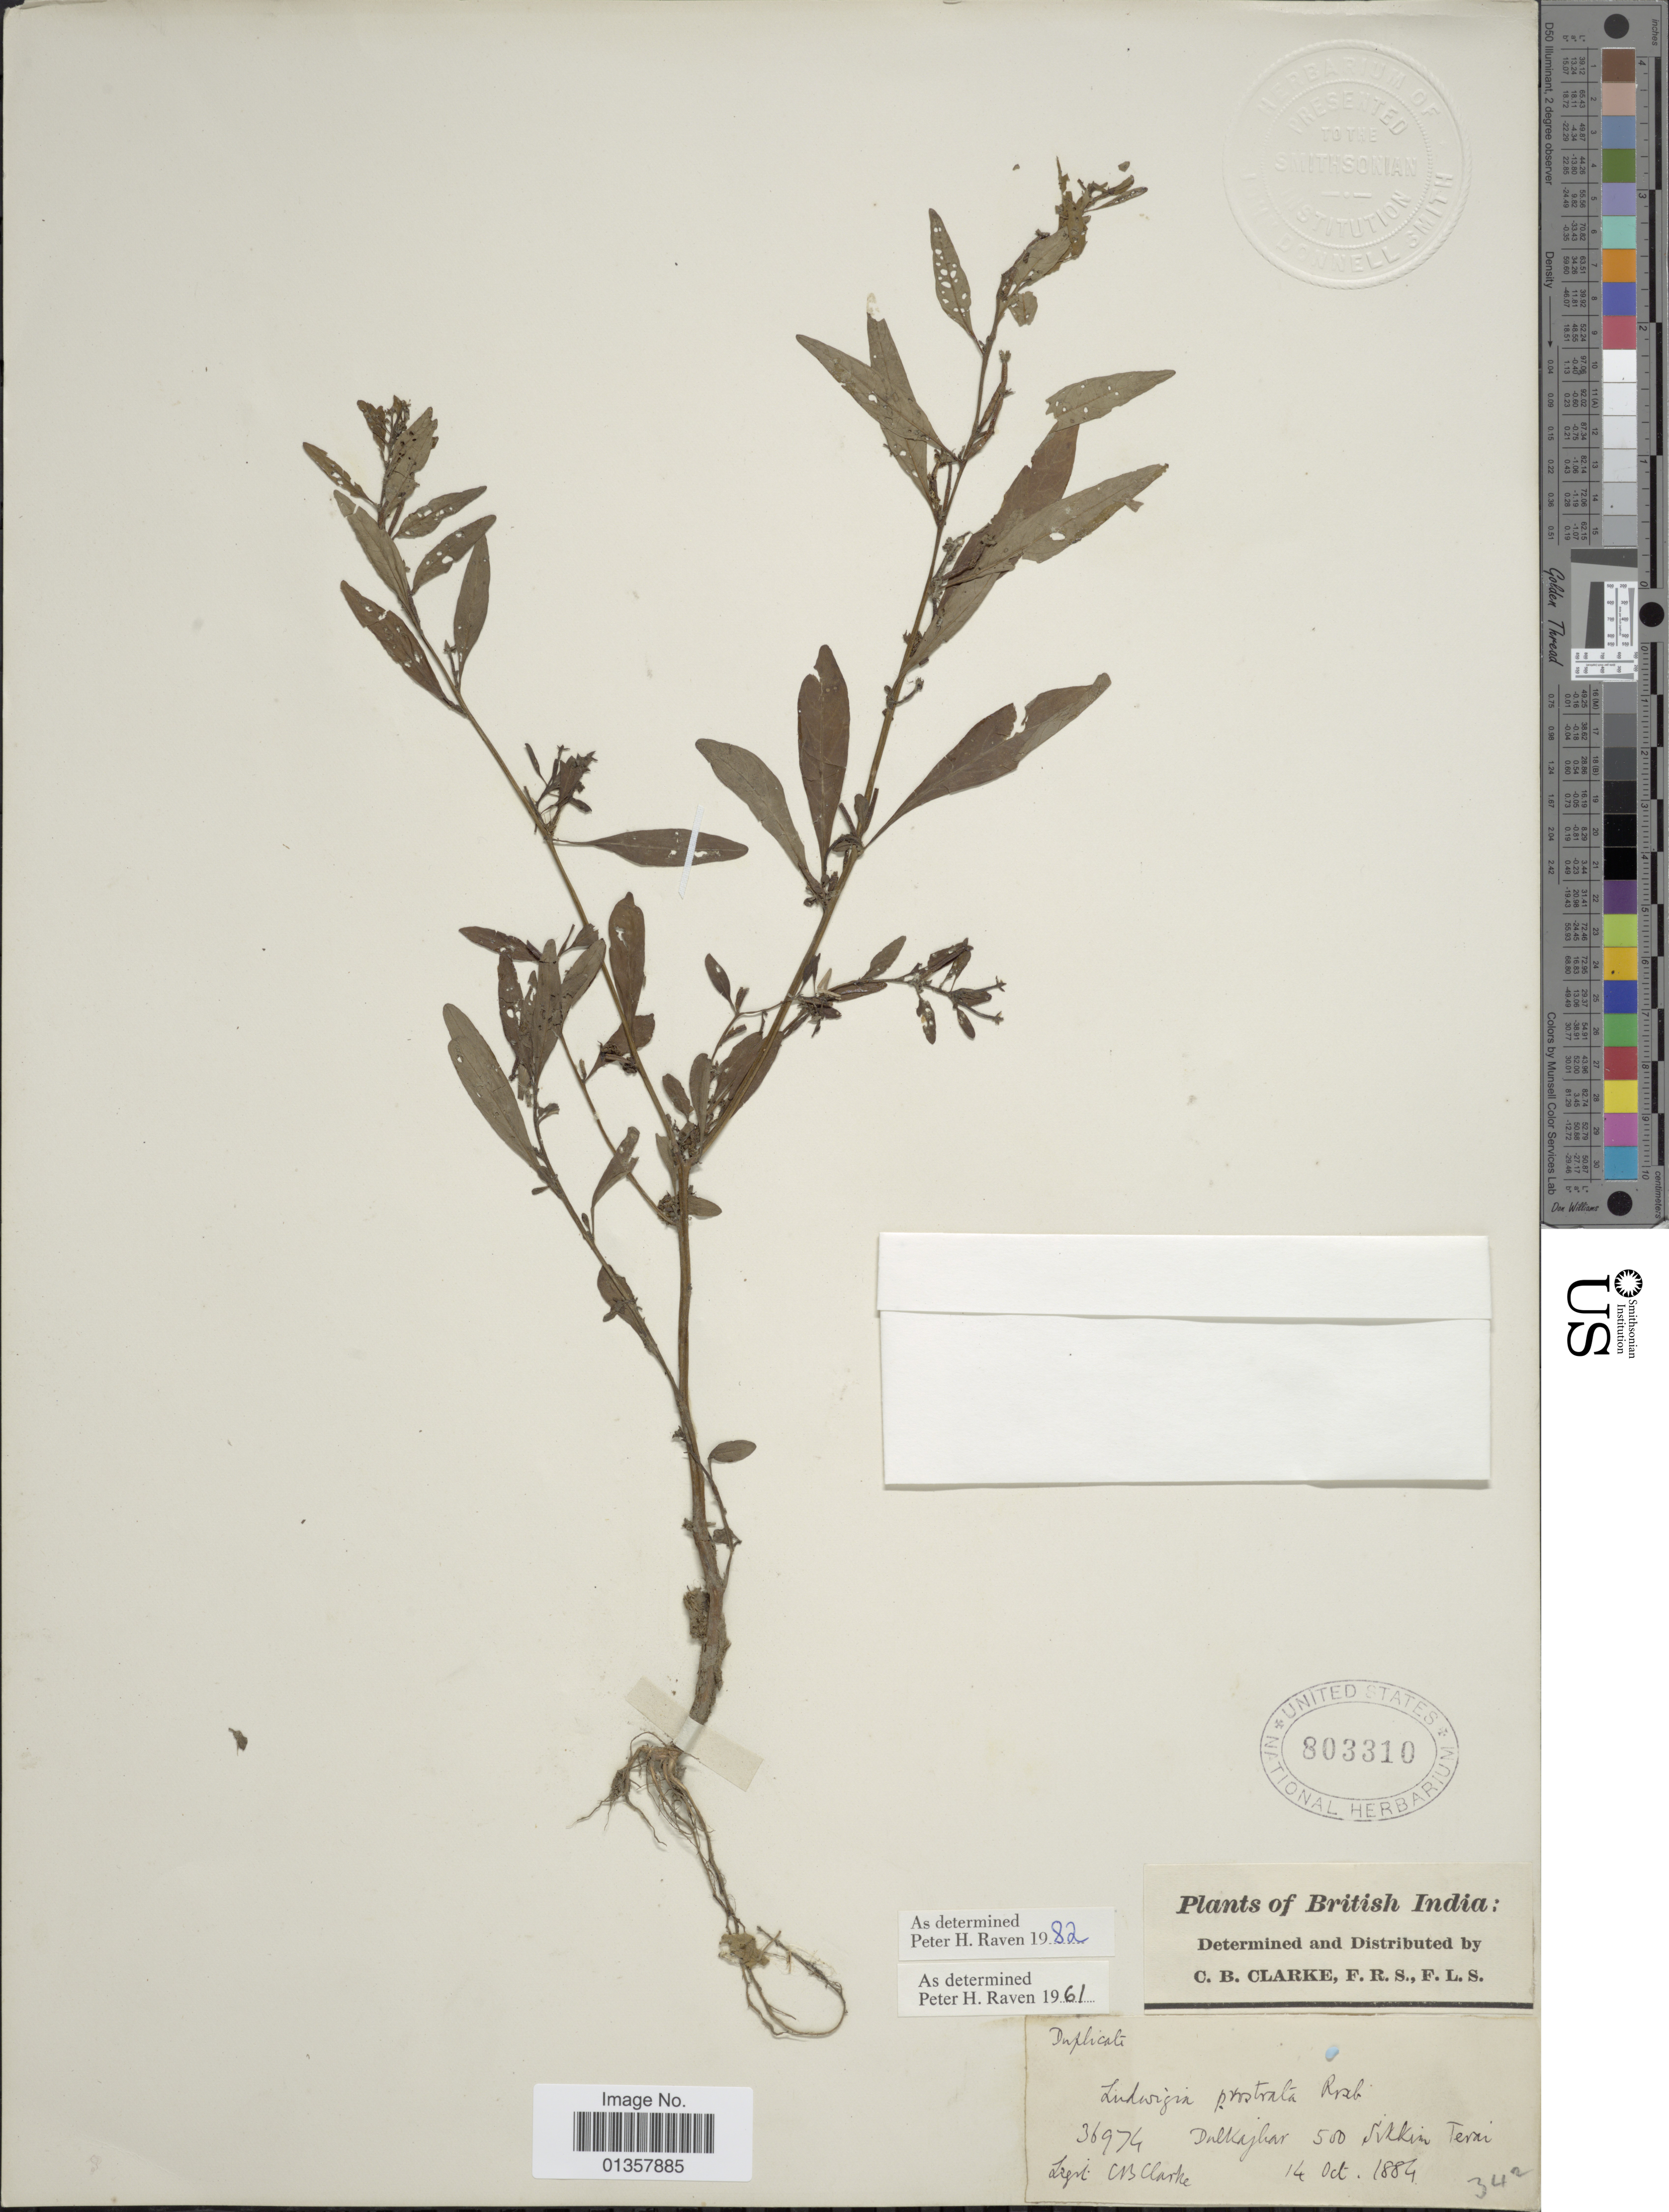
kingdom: Plantae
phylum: Tracheophyta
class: Magnoliopsida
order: Myrtales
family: Onagraceae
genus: Ludwigia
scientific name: Ludwigia prostrata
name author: Roxb.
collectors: C. B. Clarke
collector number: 36974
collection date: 1884-10-14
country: India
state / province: Sikkim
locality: Dalkajhar, Sikkim Terai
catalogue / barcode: US 803310